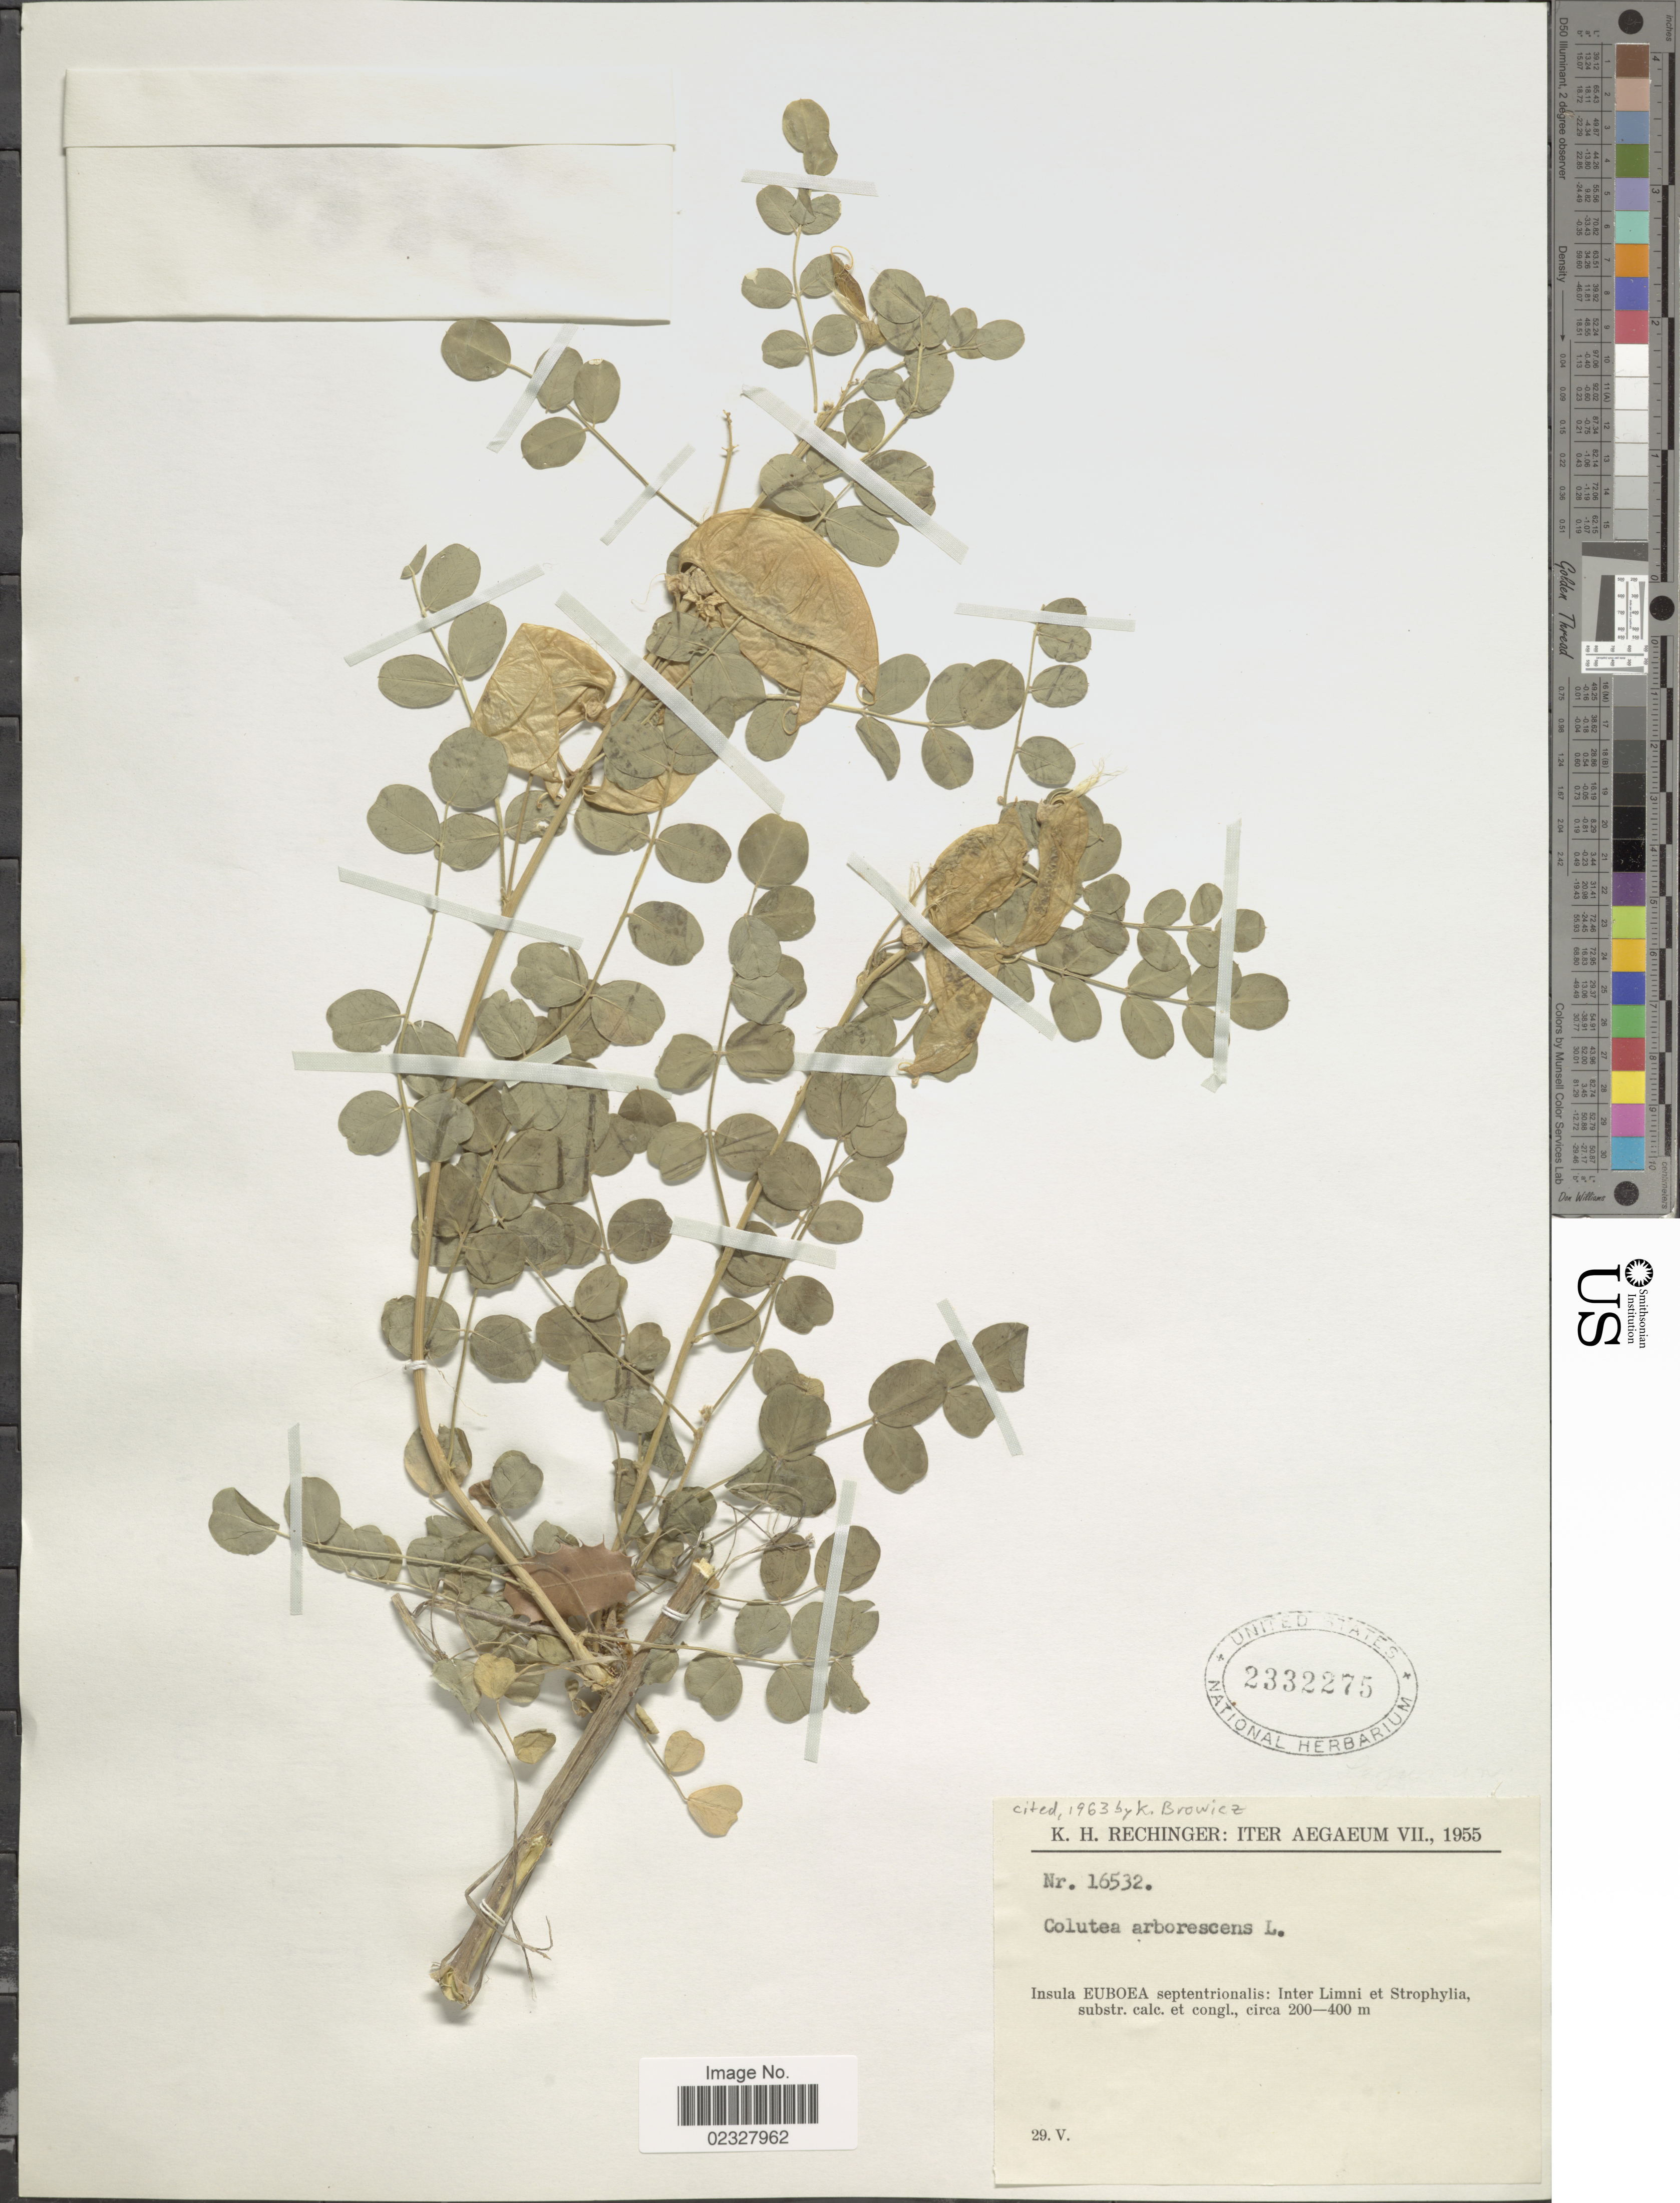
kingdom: Plantae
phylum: Tracheophyta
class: Magnoliopsida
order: Fabales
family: Fabaceae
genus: Colutea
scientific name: Colutea arborescens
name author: L.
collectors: K. H. Rechinger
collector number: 16532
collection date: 1955-05-29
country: Greece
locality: Aegaeum, Insula Euboea septentrionalis: Inter Limni et Strophylia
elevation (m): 200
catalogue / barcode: US 2332275